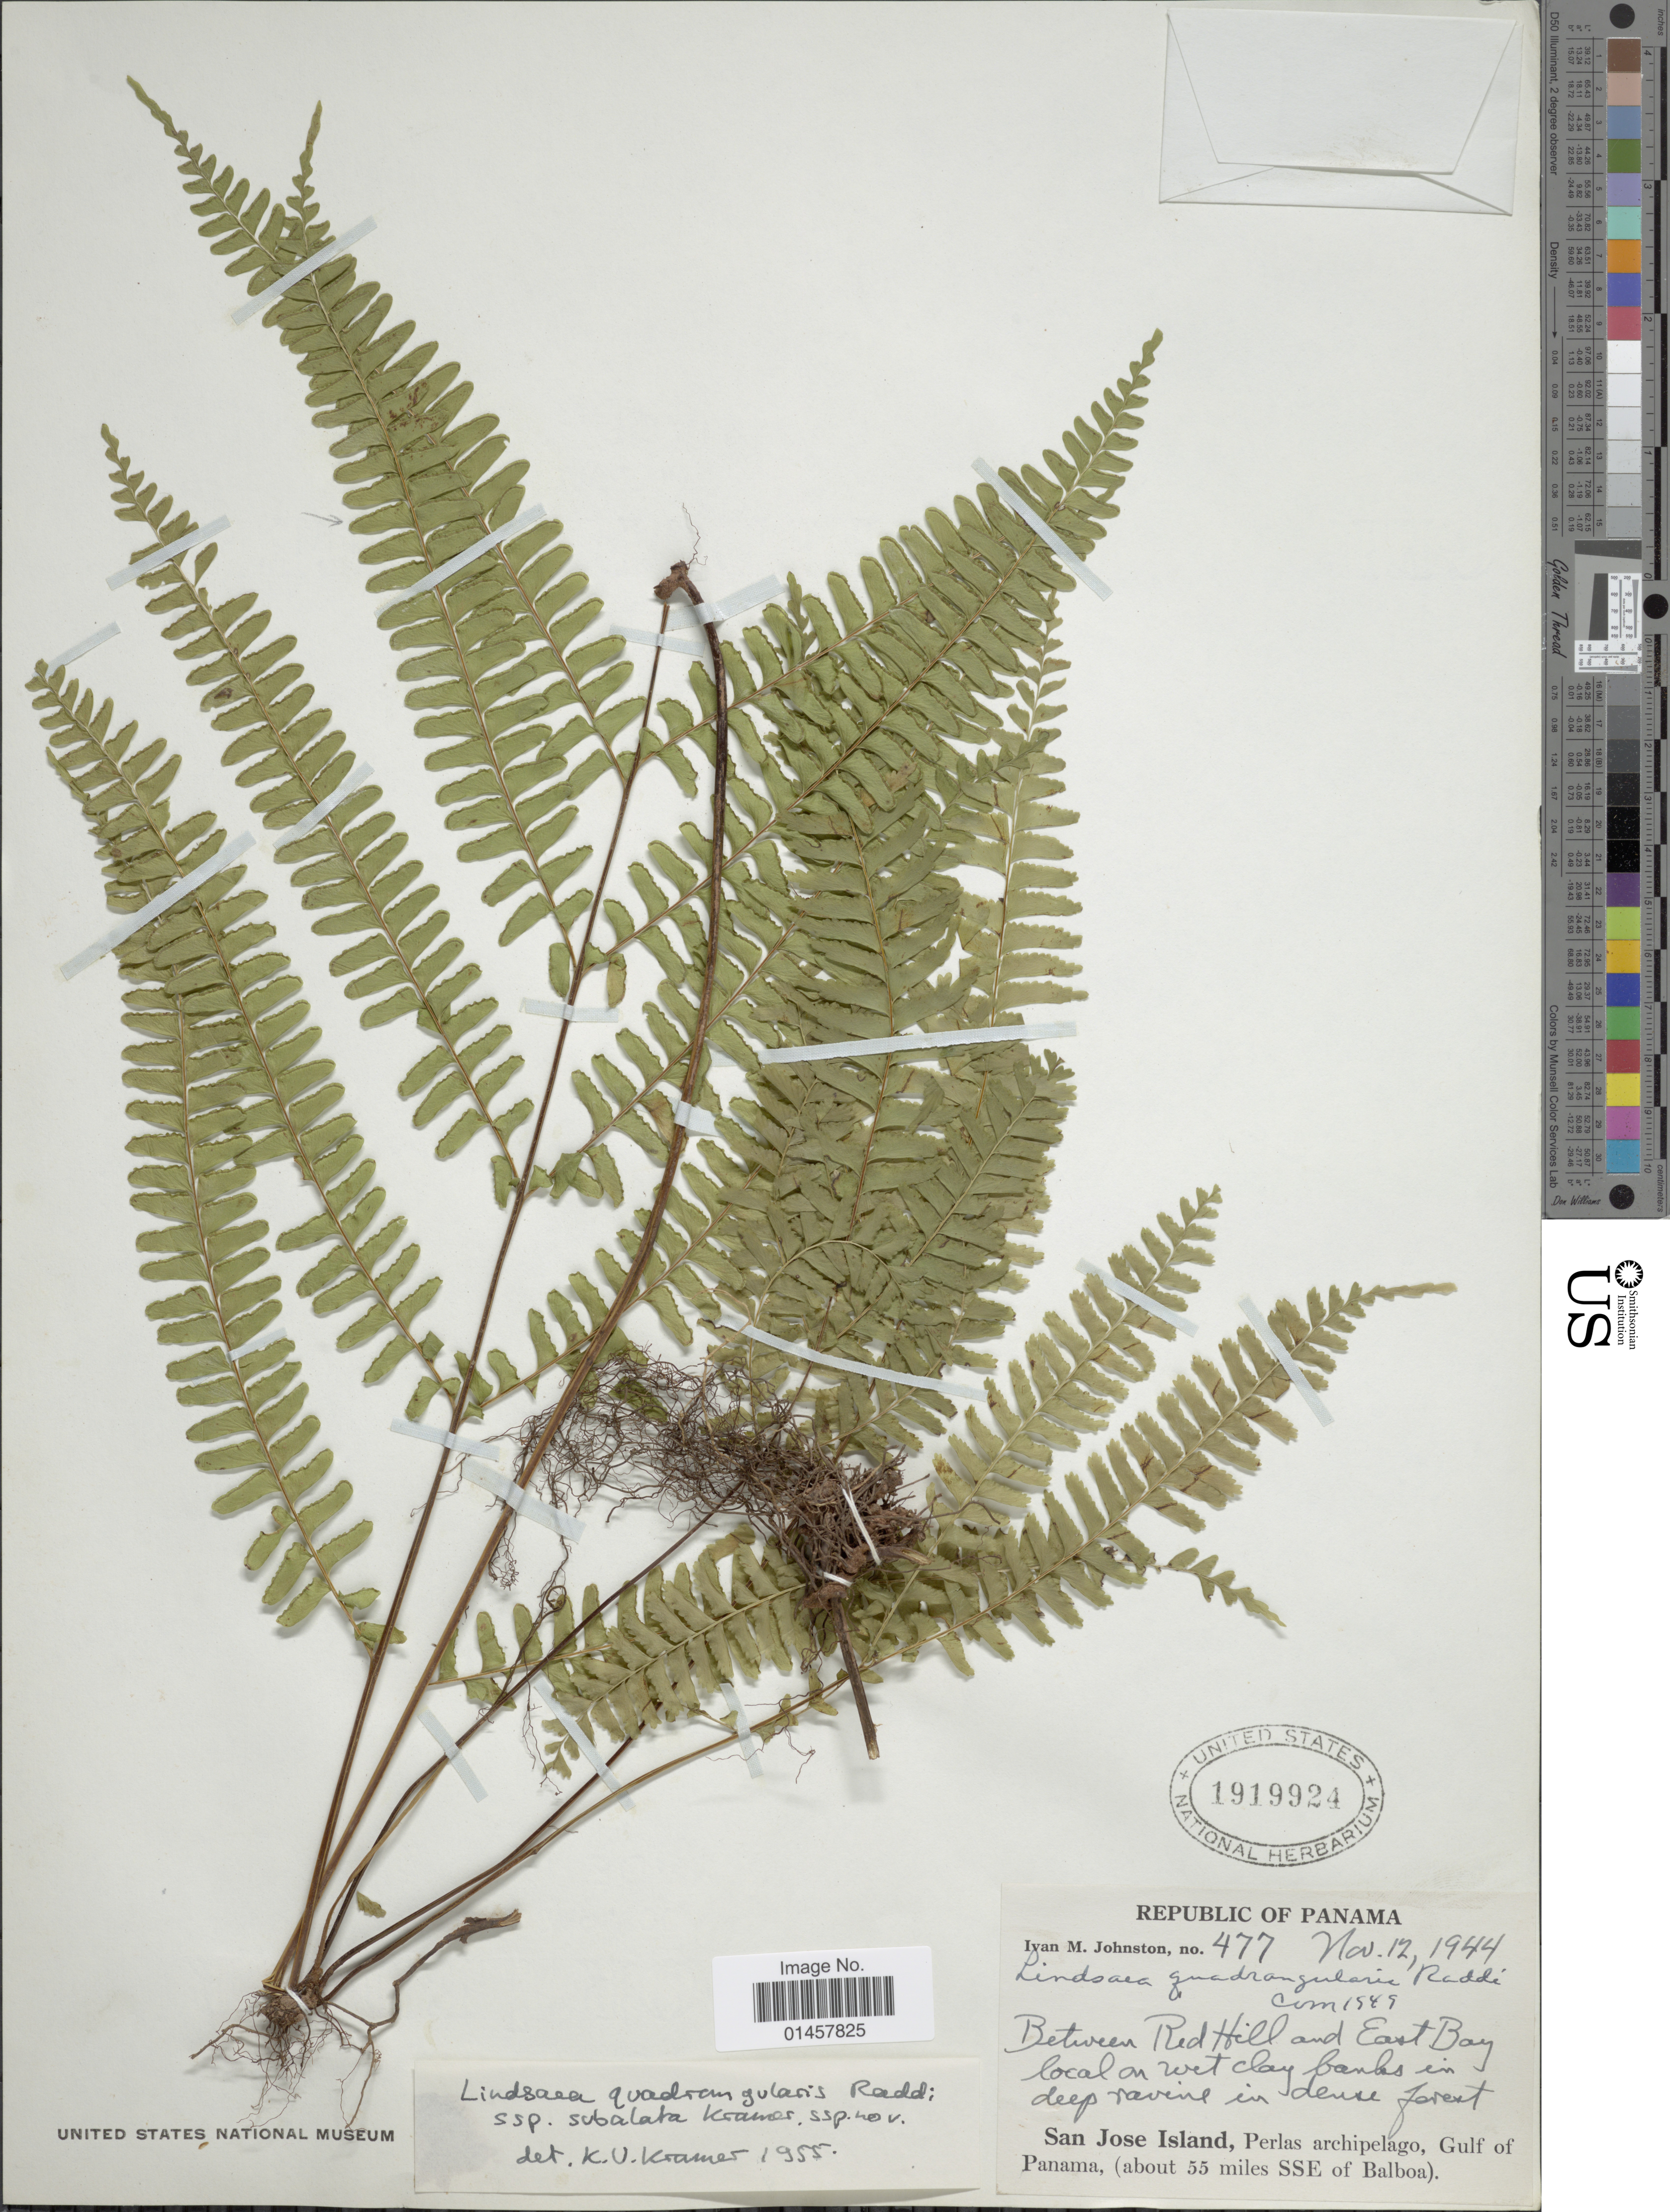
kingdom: Plantae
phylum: Tracheophyta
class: Polypodiopsida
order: Polypodiales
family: Lindsaeaceae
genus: Lindsaea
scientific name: Lindsaea quadrangularis subsp. subalata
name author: K.U. Kramer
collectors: I.M. Johnston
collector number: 477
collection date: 1944-11-12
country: Panama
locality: Between Red Hill and East Bay, San Jose Island, Perlas Archipelago, Gulf of Panama, About 55 miles SSE of Balboa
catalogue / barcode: US 1919924